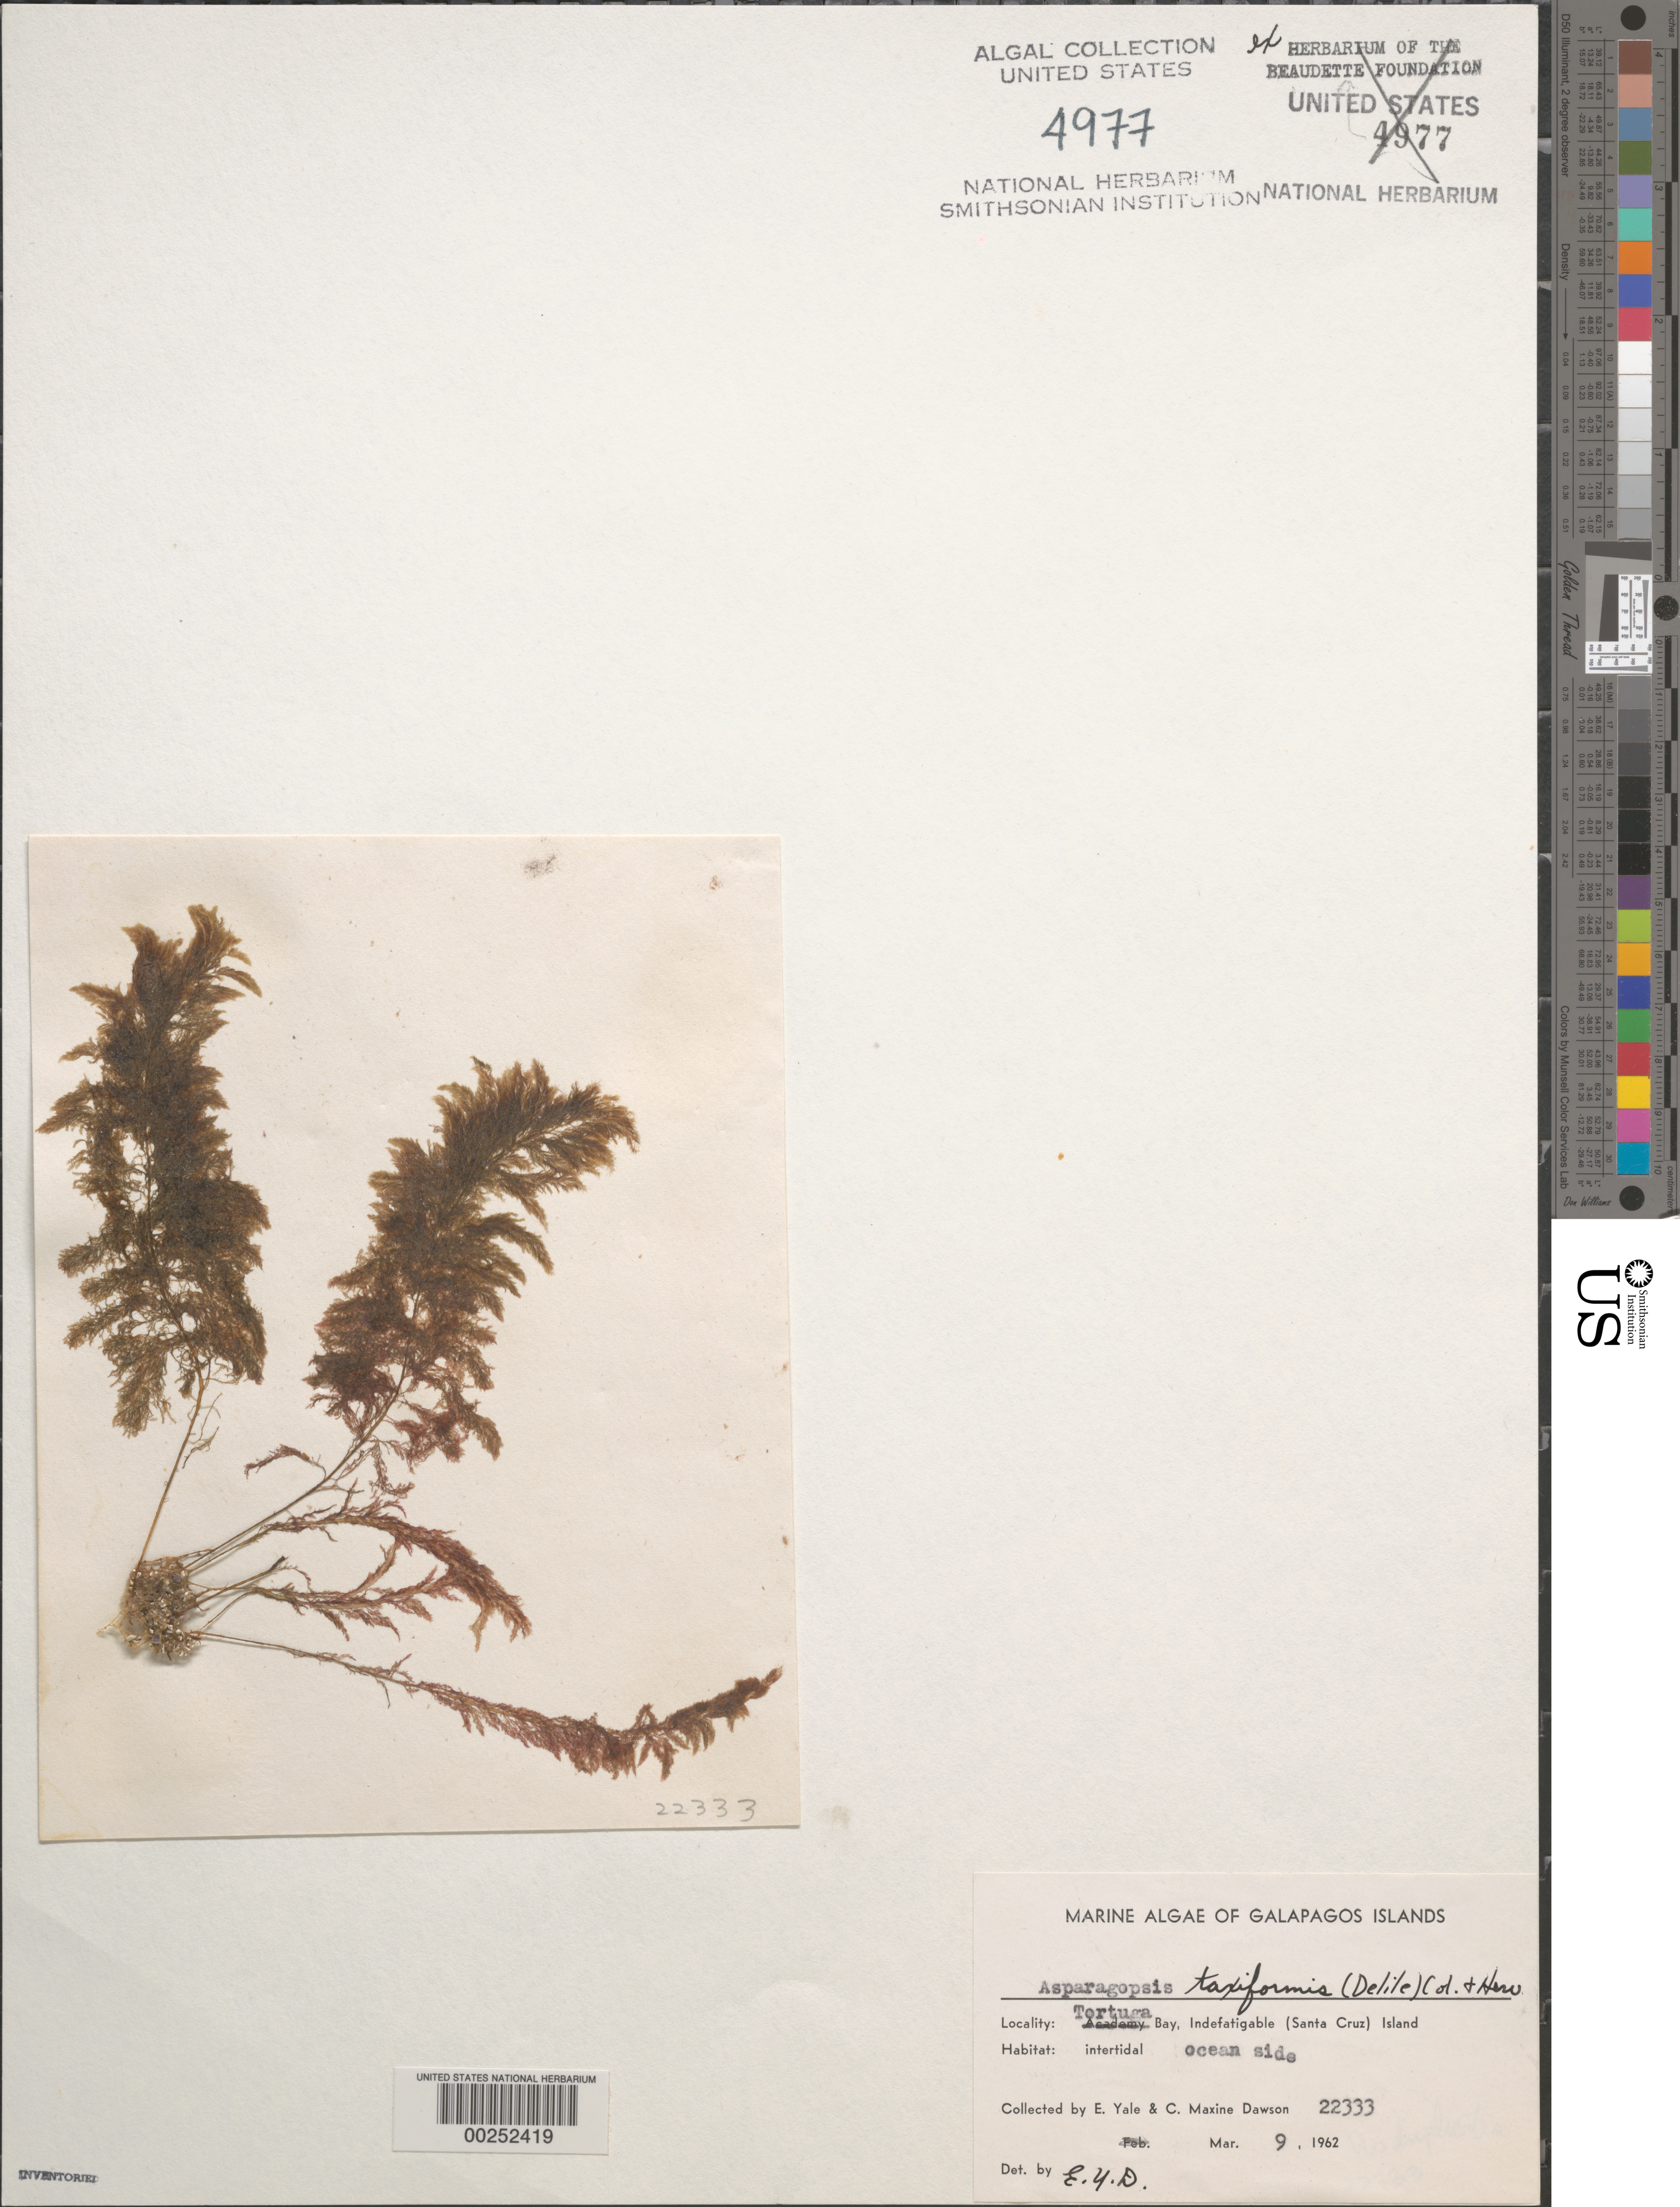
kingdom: Plantae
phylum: Rhodophyta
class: Florideophyceae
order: Bonnemaisoniales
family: Bonnemaisoniaceae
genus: Asparagopsis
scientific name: Asparagopsis taxiformis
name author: (Delile) Trevis.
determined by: Dawson, E. Y.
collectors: E. Y. Dawson & C. M. Dawson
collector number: EYD 22333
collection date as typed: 09 Mar 1962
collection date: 1962-03-09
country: Ecuador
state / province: Colón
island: Santa Cruz [Indefatigable, Chaves]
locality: Tortuga Bay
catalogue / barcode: US 4977